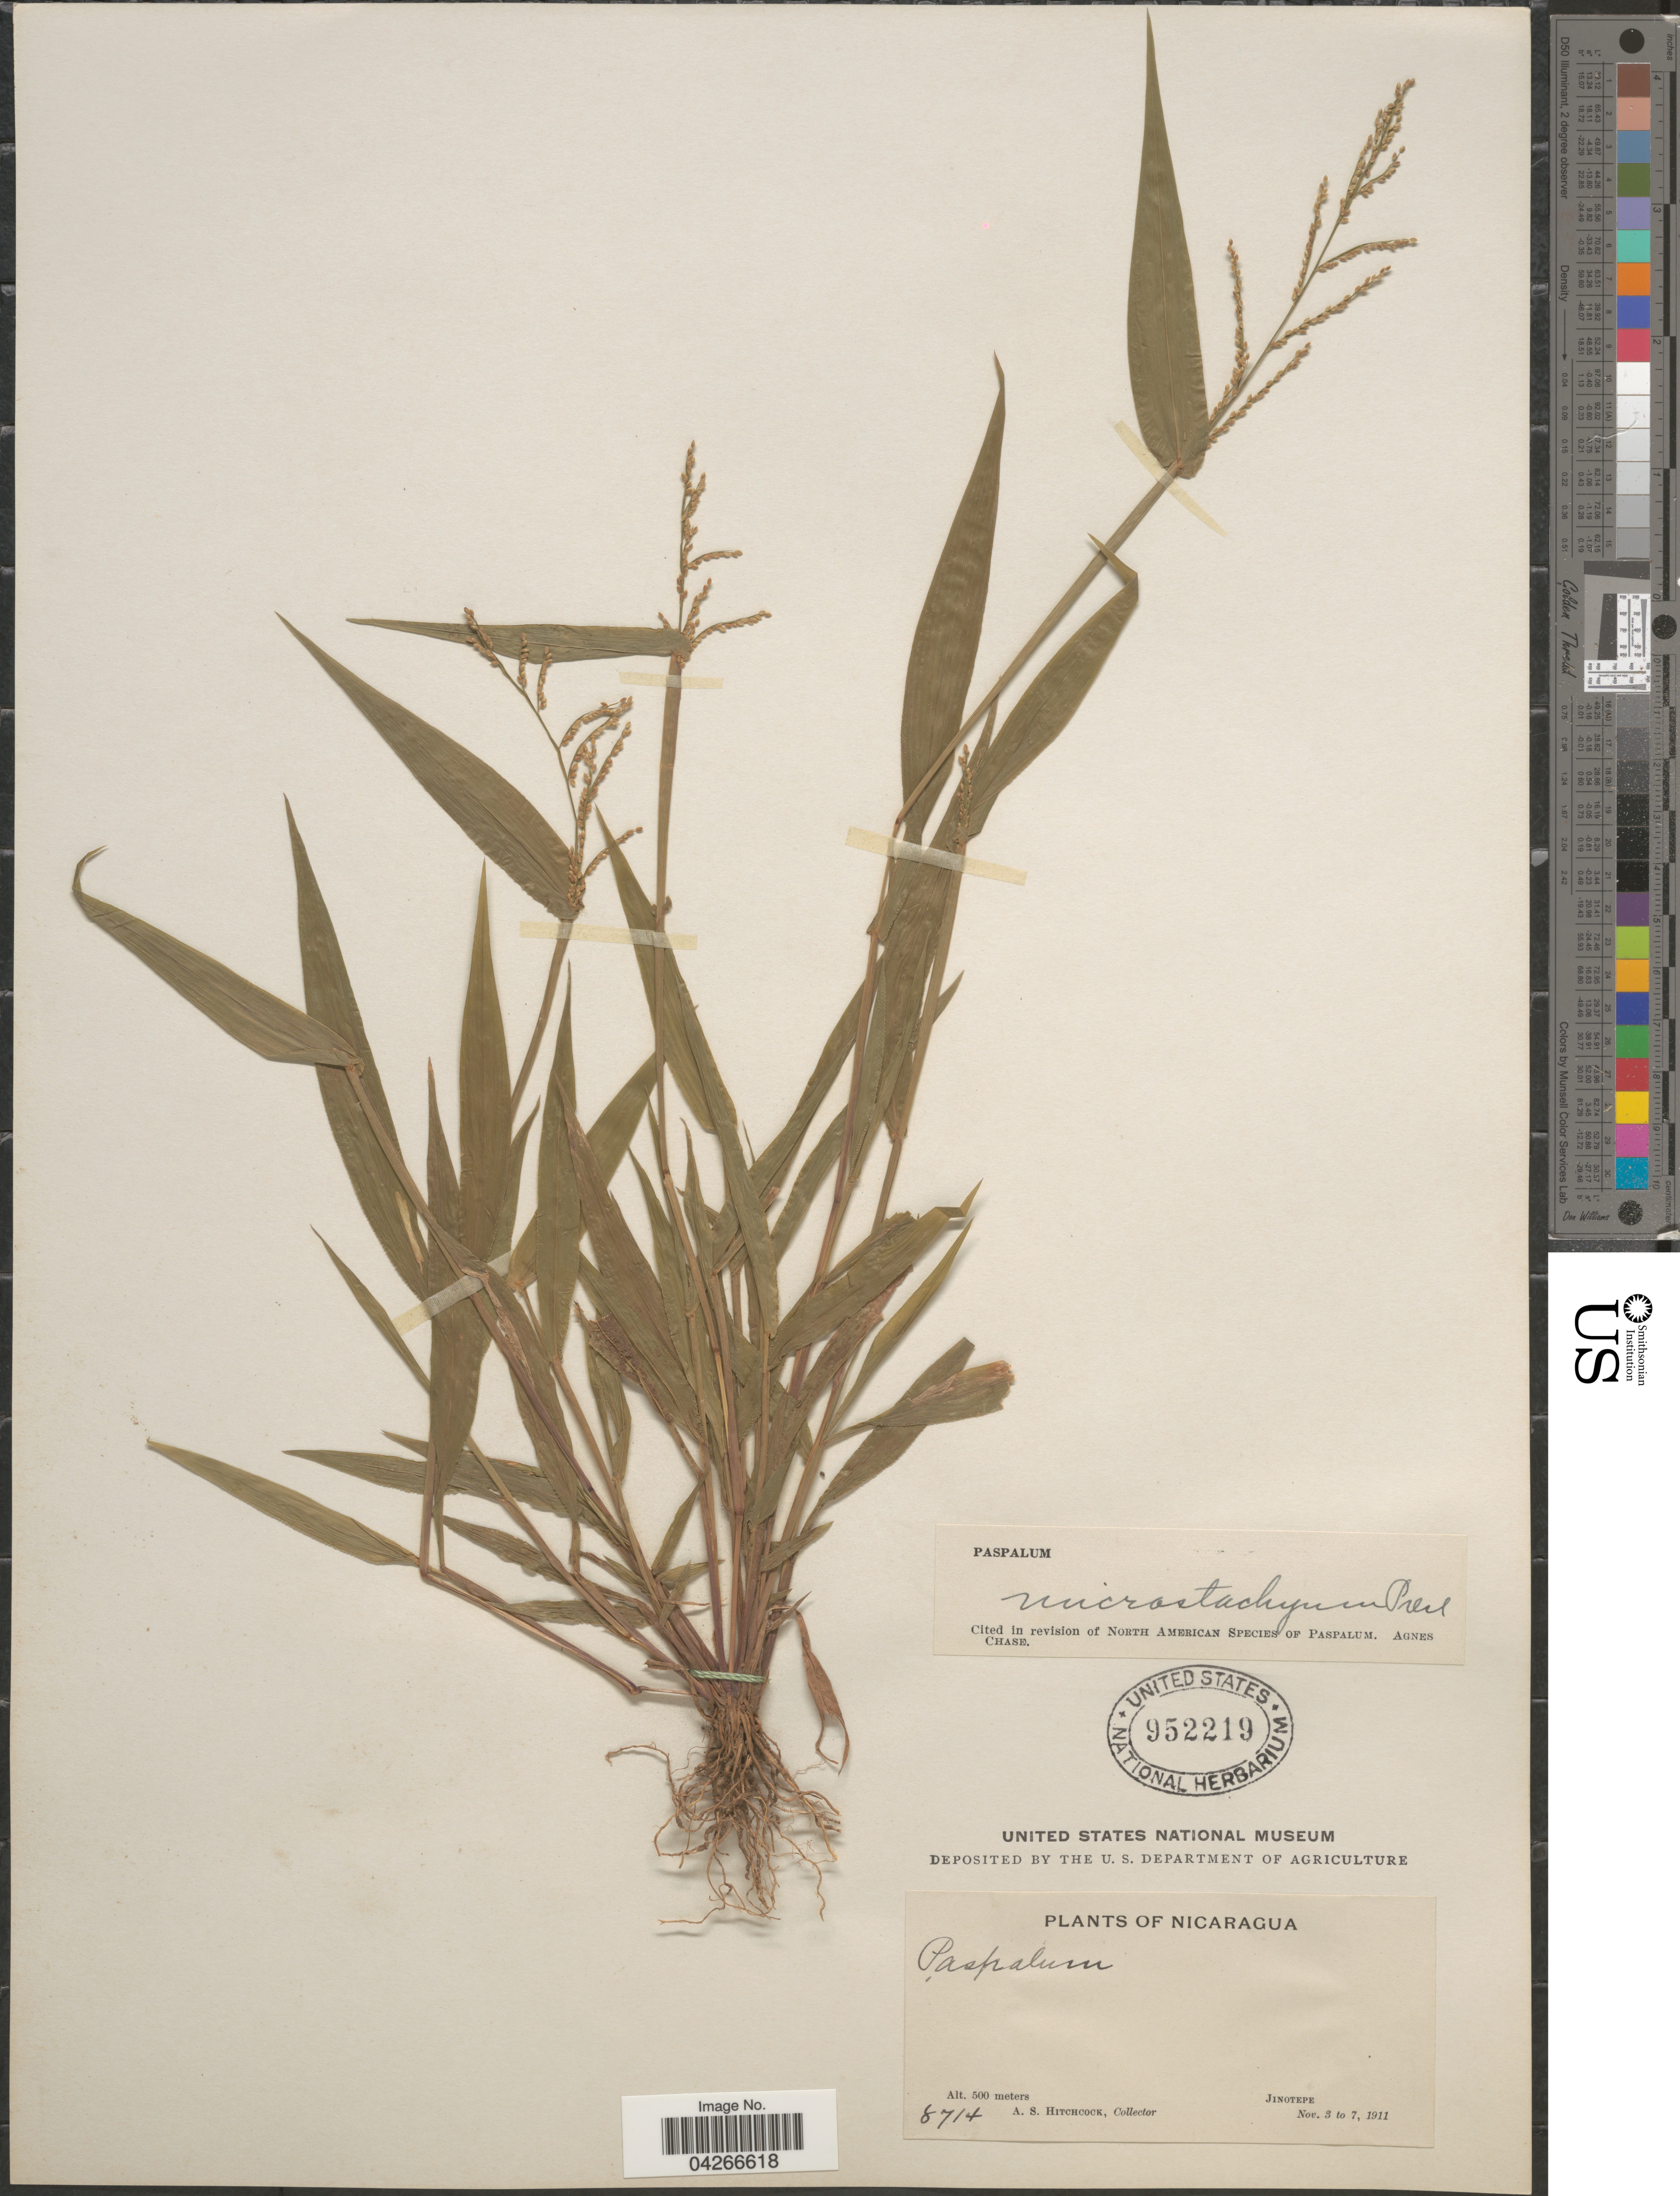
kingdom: Plantae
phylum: Tracheophyta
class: Liliopsida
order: Poales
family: Poaceae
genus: Paspalum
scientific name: Paspalum microstachyum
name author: J. Presl in C. Presl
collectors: A. S. Hitchcock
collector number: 8714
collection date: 1911-11-03/1911-11-07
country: Nicaragua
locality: Jinotepe.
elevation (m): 500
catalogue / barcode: US 952219